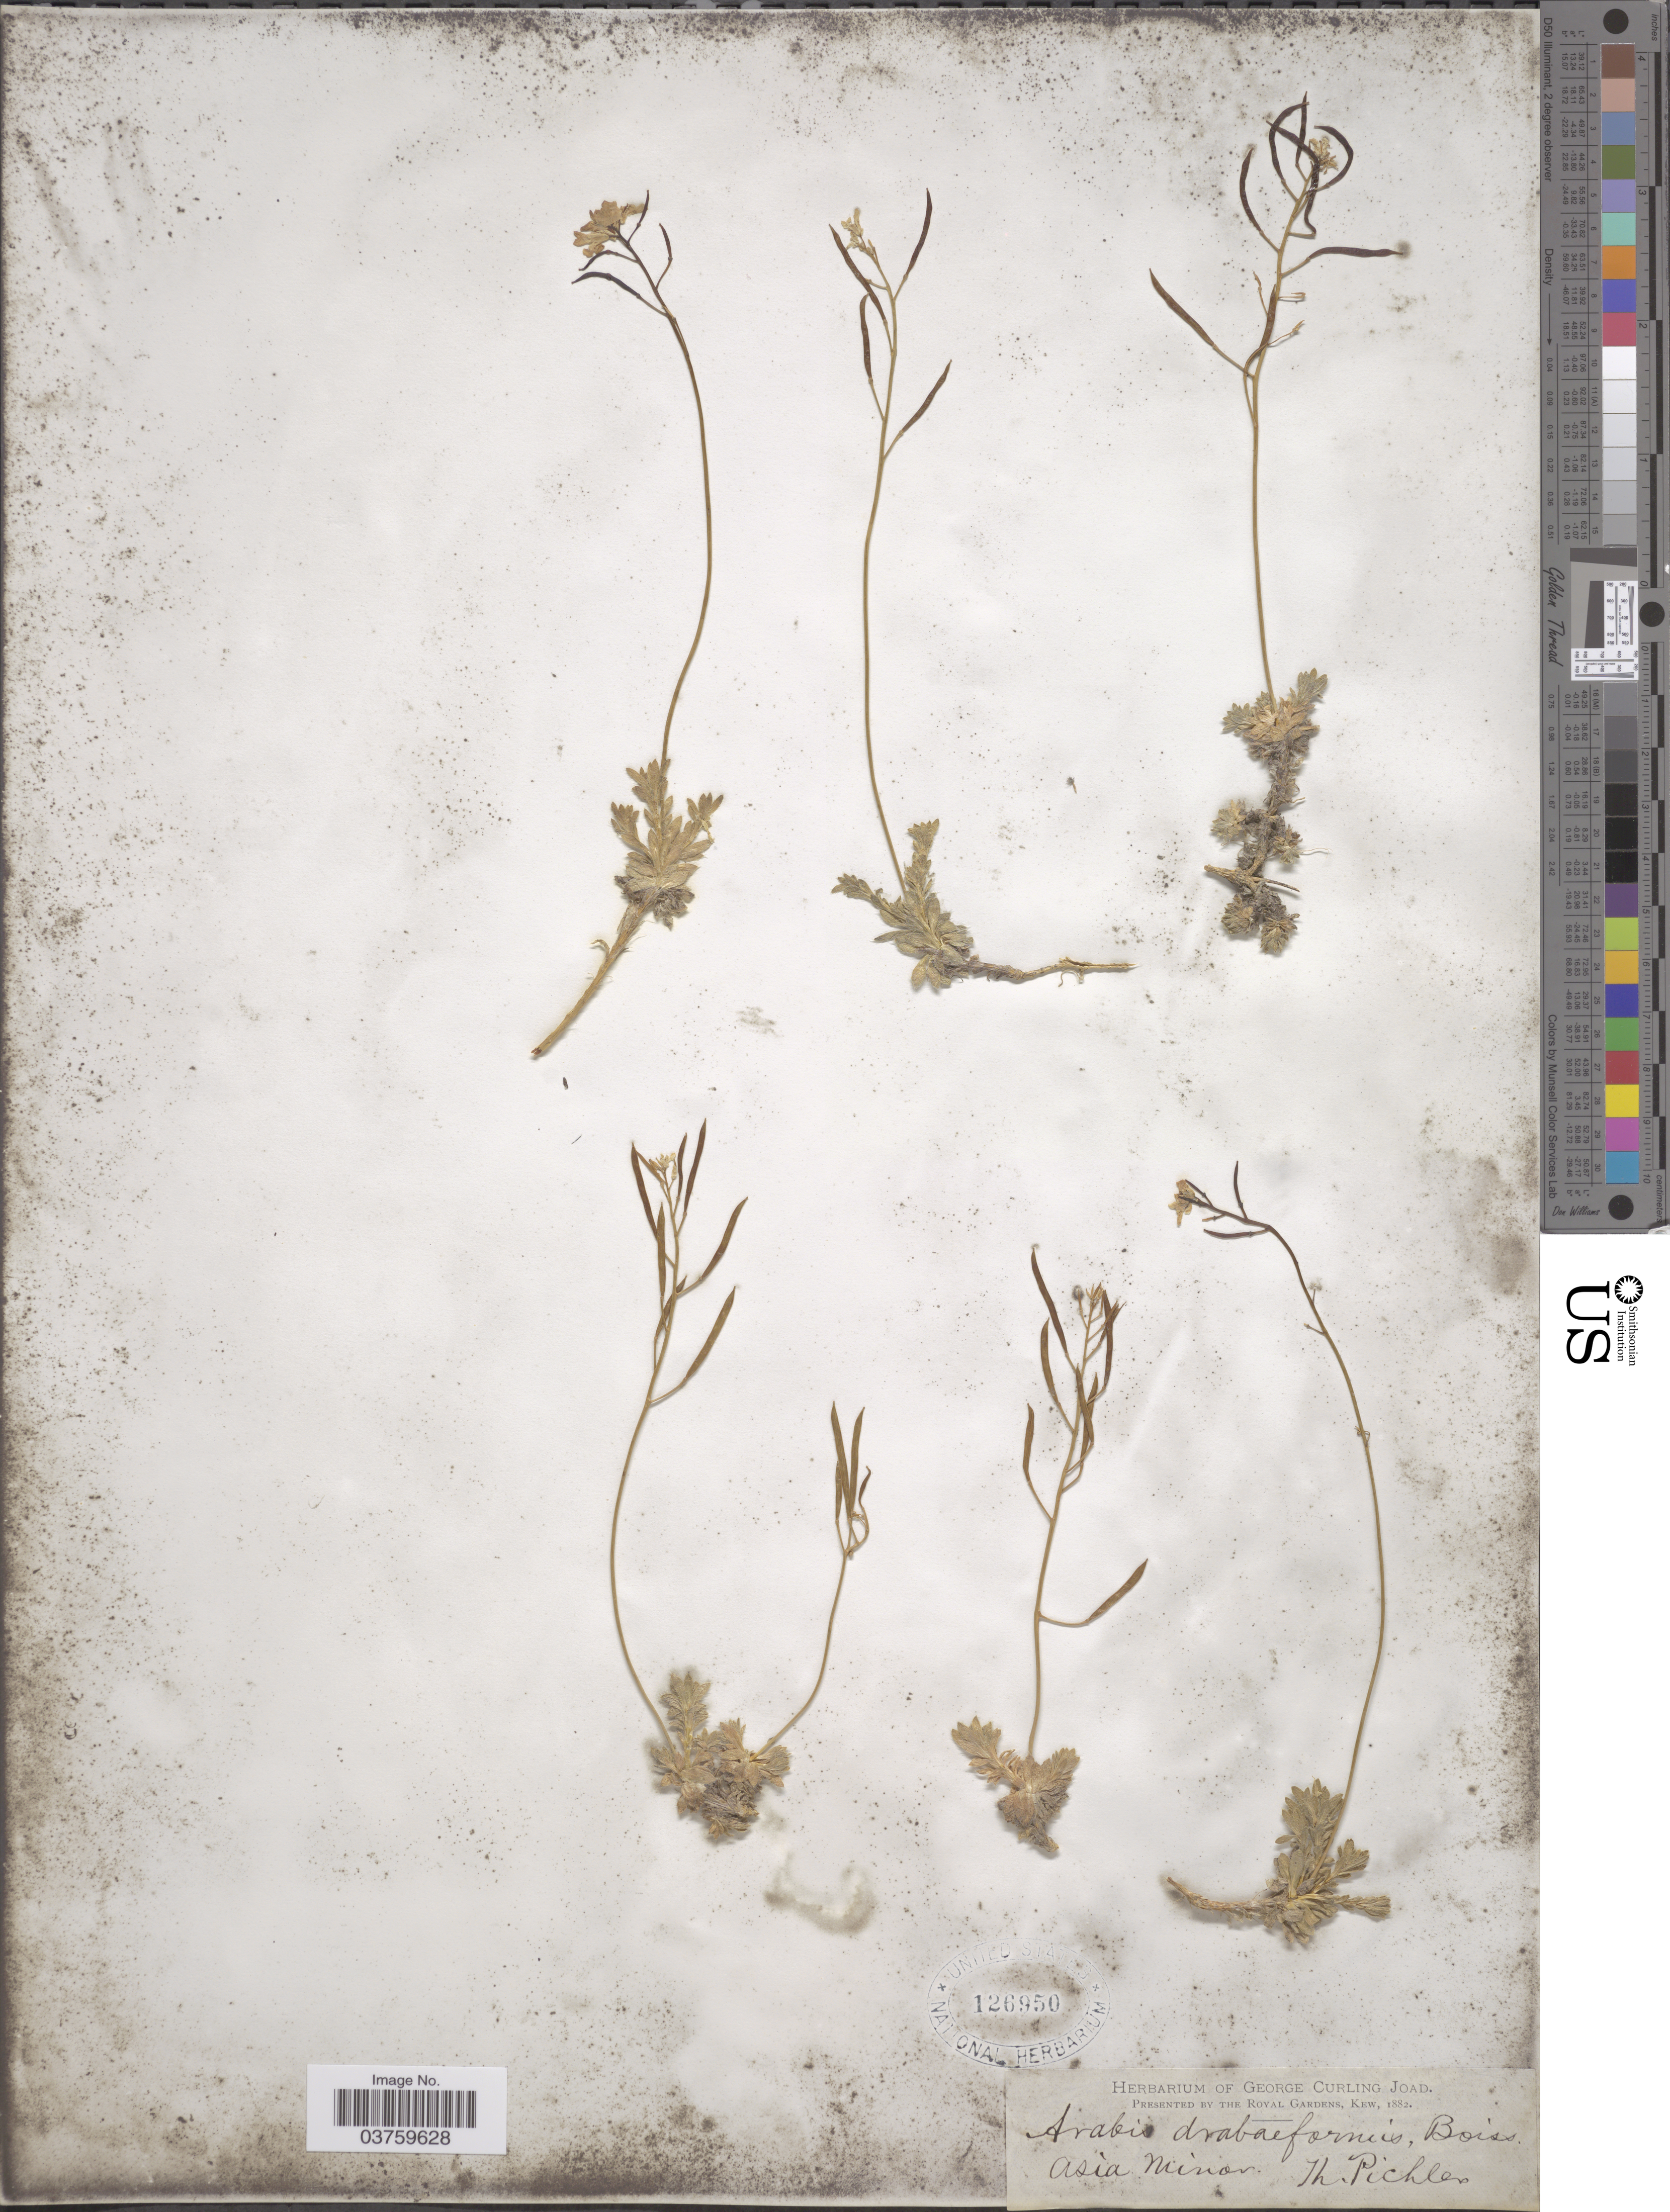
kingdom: Plantae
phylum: Tracheophyta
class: Magnoliopsida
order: Brassicales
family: Brassicaceae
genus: Arabis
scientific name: Arabis drabiformis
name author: Boiss.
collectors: T. Pichler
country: Turkey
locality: Asia Minor.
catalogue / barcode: US 126950